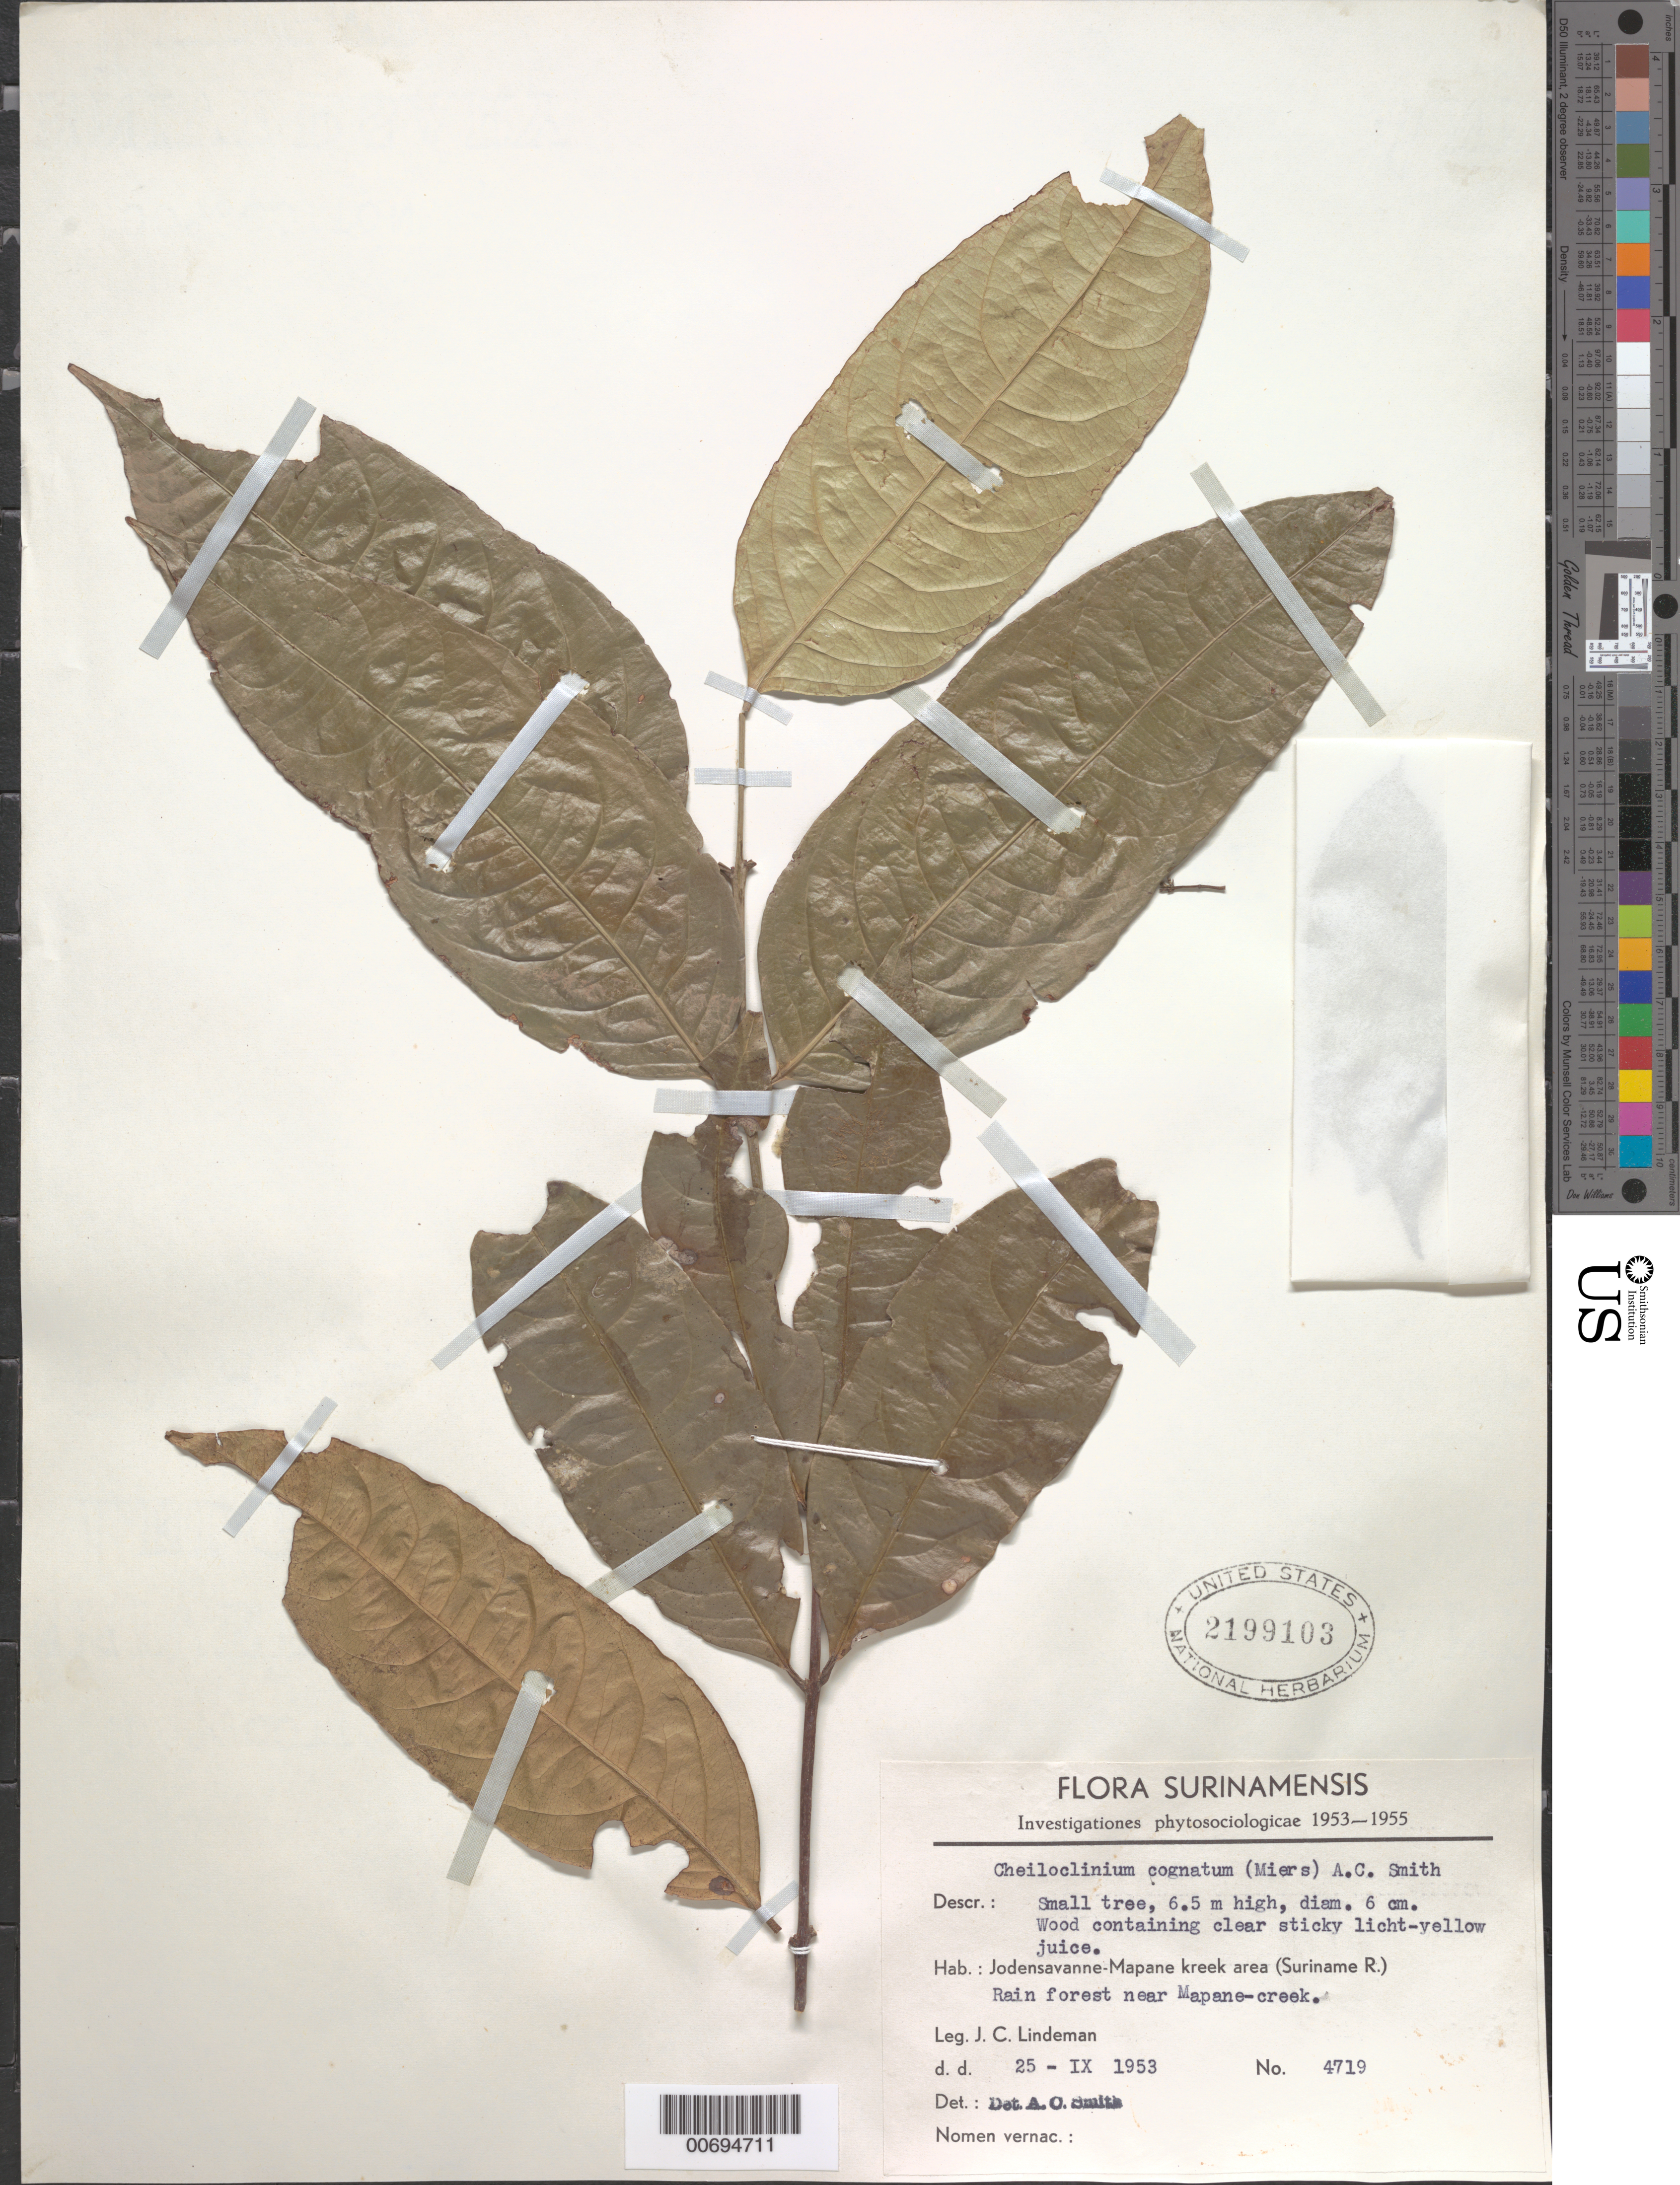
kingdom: Plantae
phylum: Tracheophyta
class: Magnoliopsida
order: Celastrales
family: Celastraceae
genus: Cheiloclinium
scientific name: Cheiloclinium cognatum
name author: (Miers) A.C. Sm.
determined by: Smith, A. C.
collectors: J. C. Lindeman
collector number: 4719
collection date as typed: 25-Sep-53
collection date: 1953-09-25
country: Suriname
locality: Jodensavanne-Mapane kreek area (Suriname River)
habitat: Rainforest near creek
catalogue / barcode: US 2199103